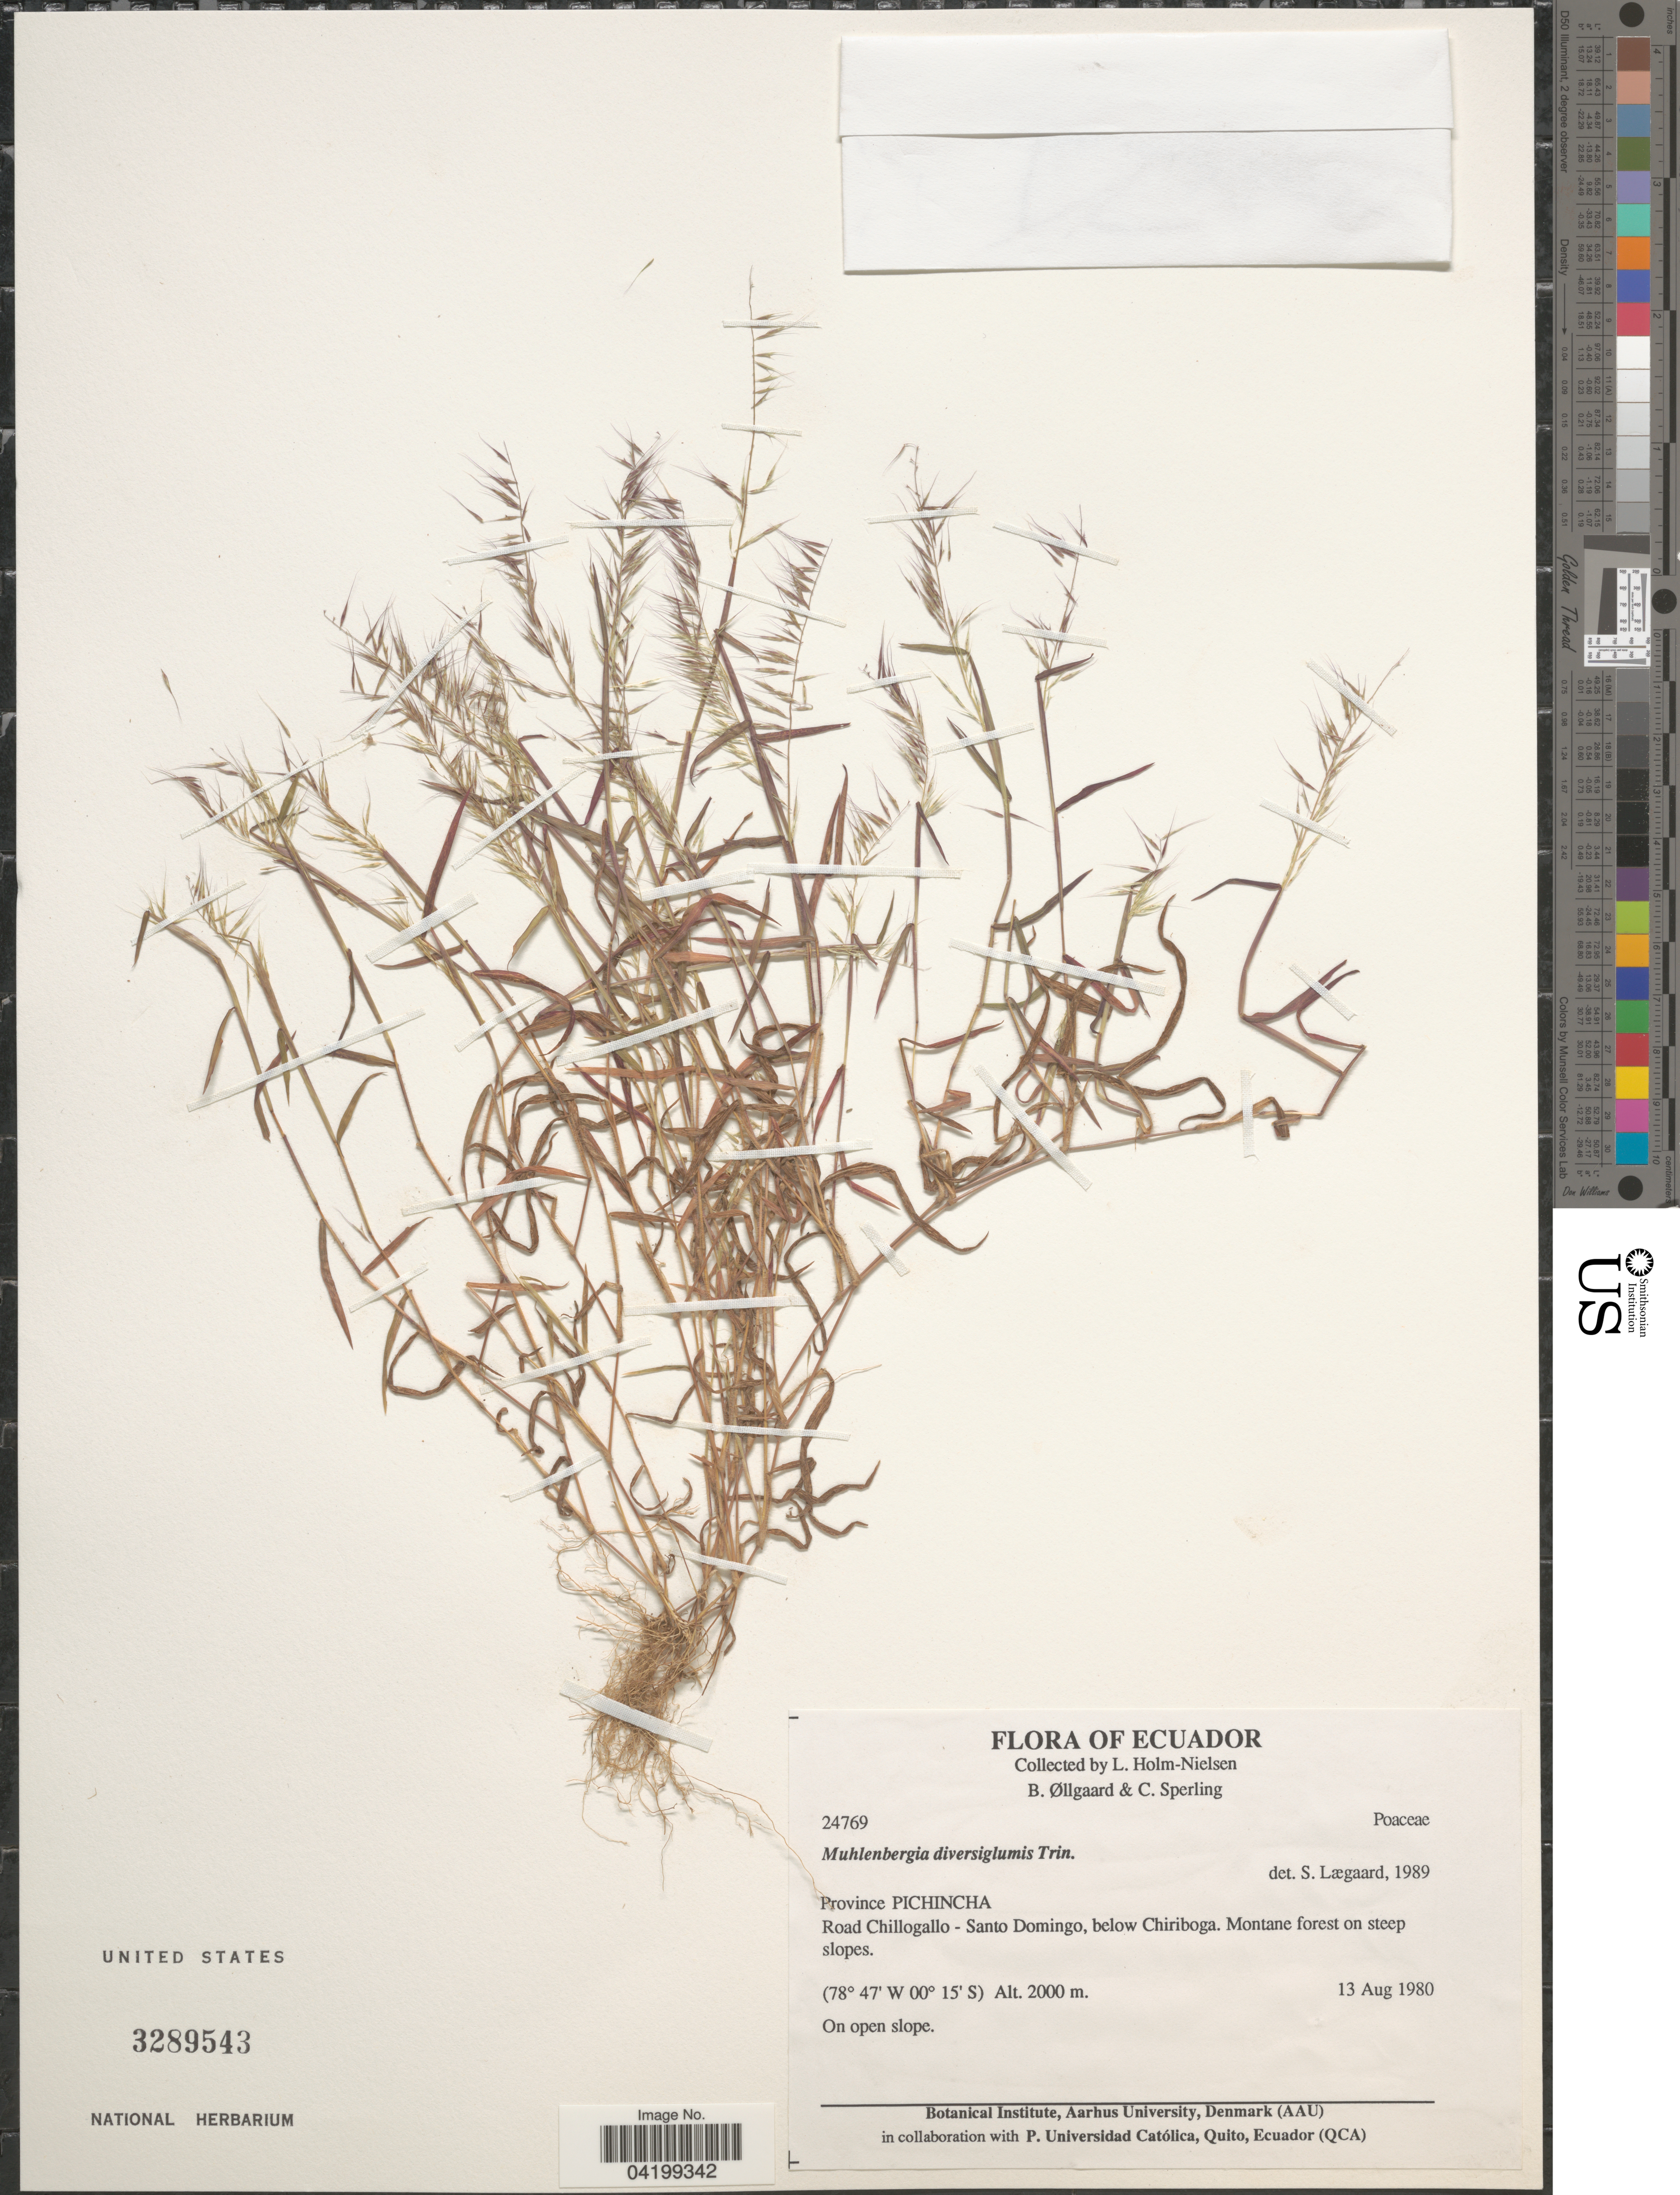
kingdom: Plantae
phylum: Tracheophyta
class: Liliopsida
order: Poales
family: Poaceae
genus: Muhlenbergia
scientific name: Muhlenbergia diversiglumis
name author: Trin.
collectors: L. Holm-Nielsen, B. Øllgaard & C. Sperling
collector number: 24769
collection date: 1980-08-13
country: Ecuador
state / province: Pichincha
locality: Road Chillogallo - Santo Domingo, below Chiriboga. Montane forest on steep slopes.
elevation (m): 2000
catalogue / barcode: US 3289543